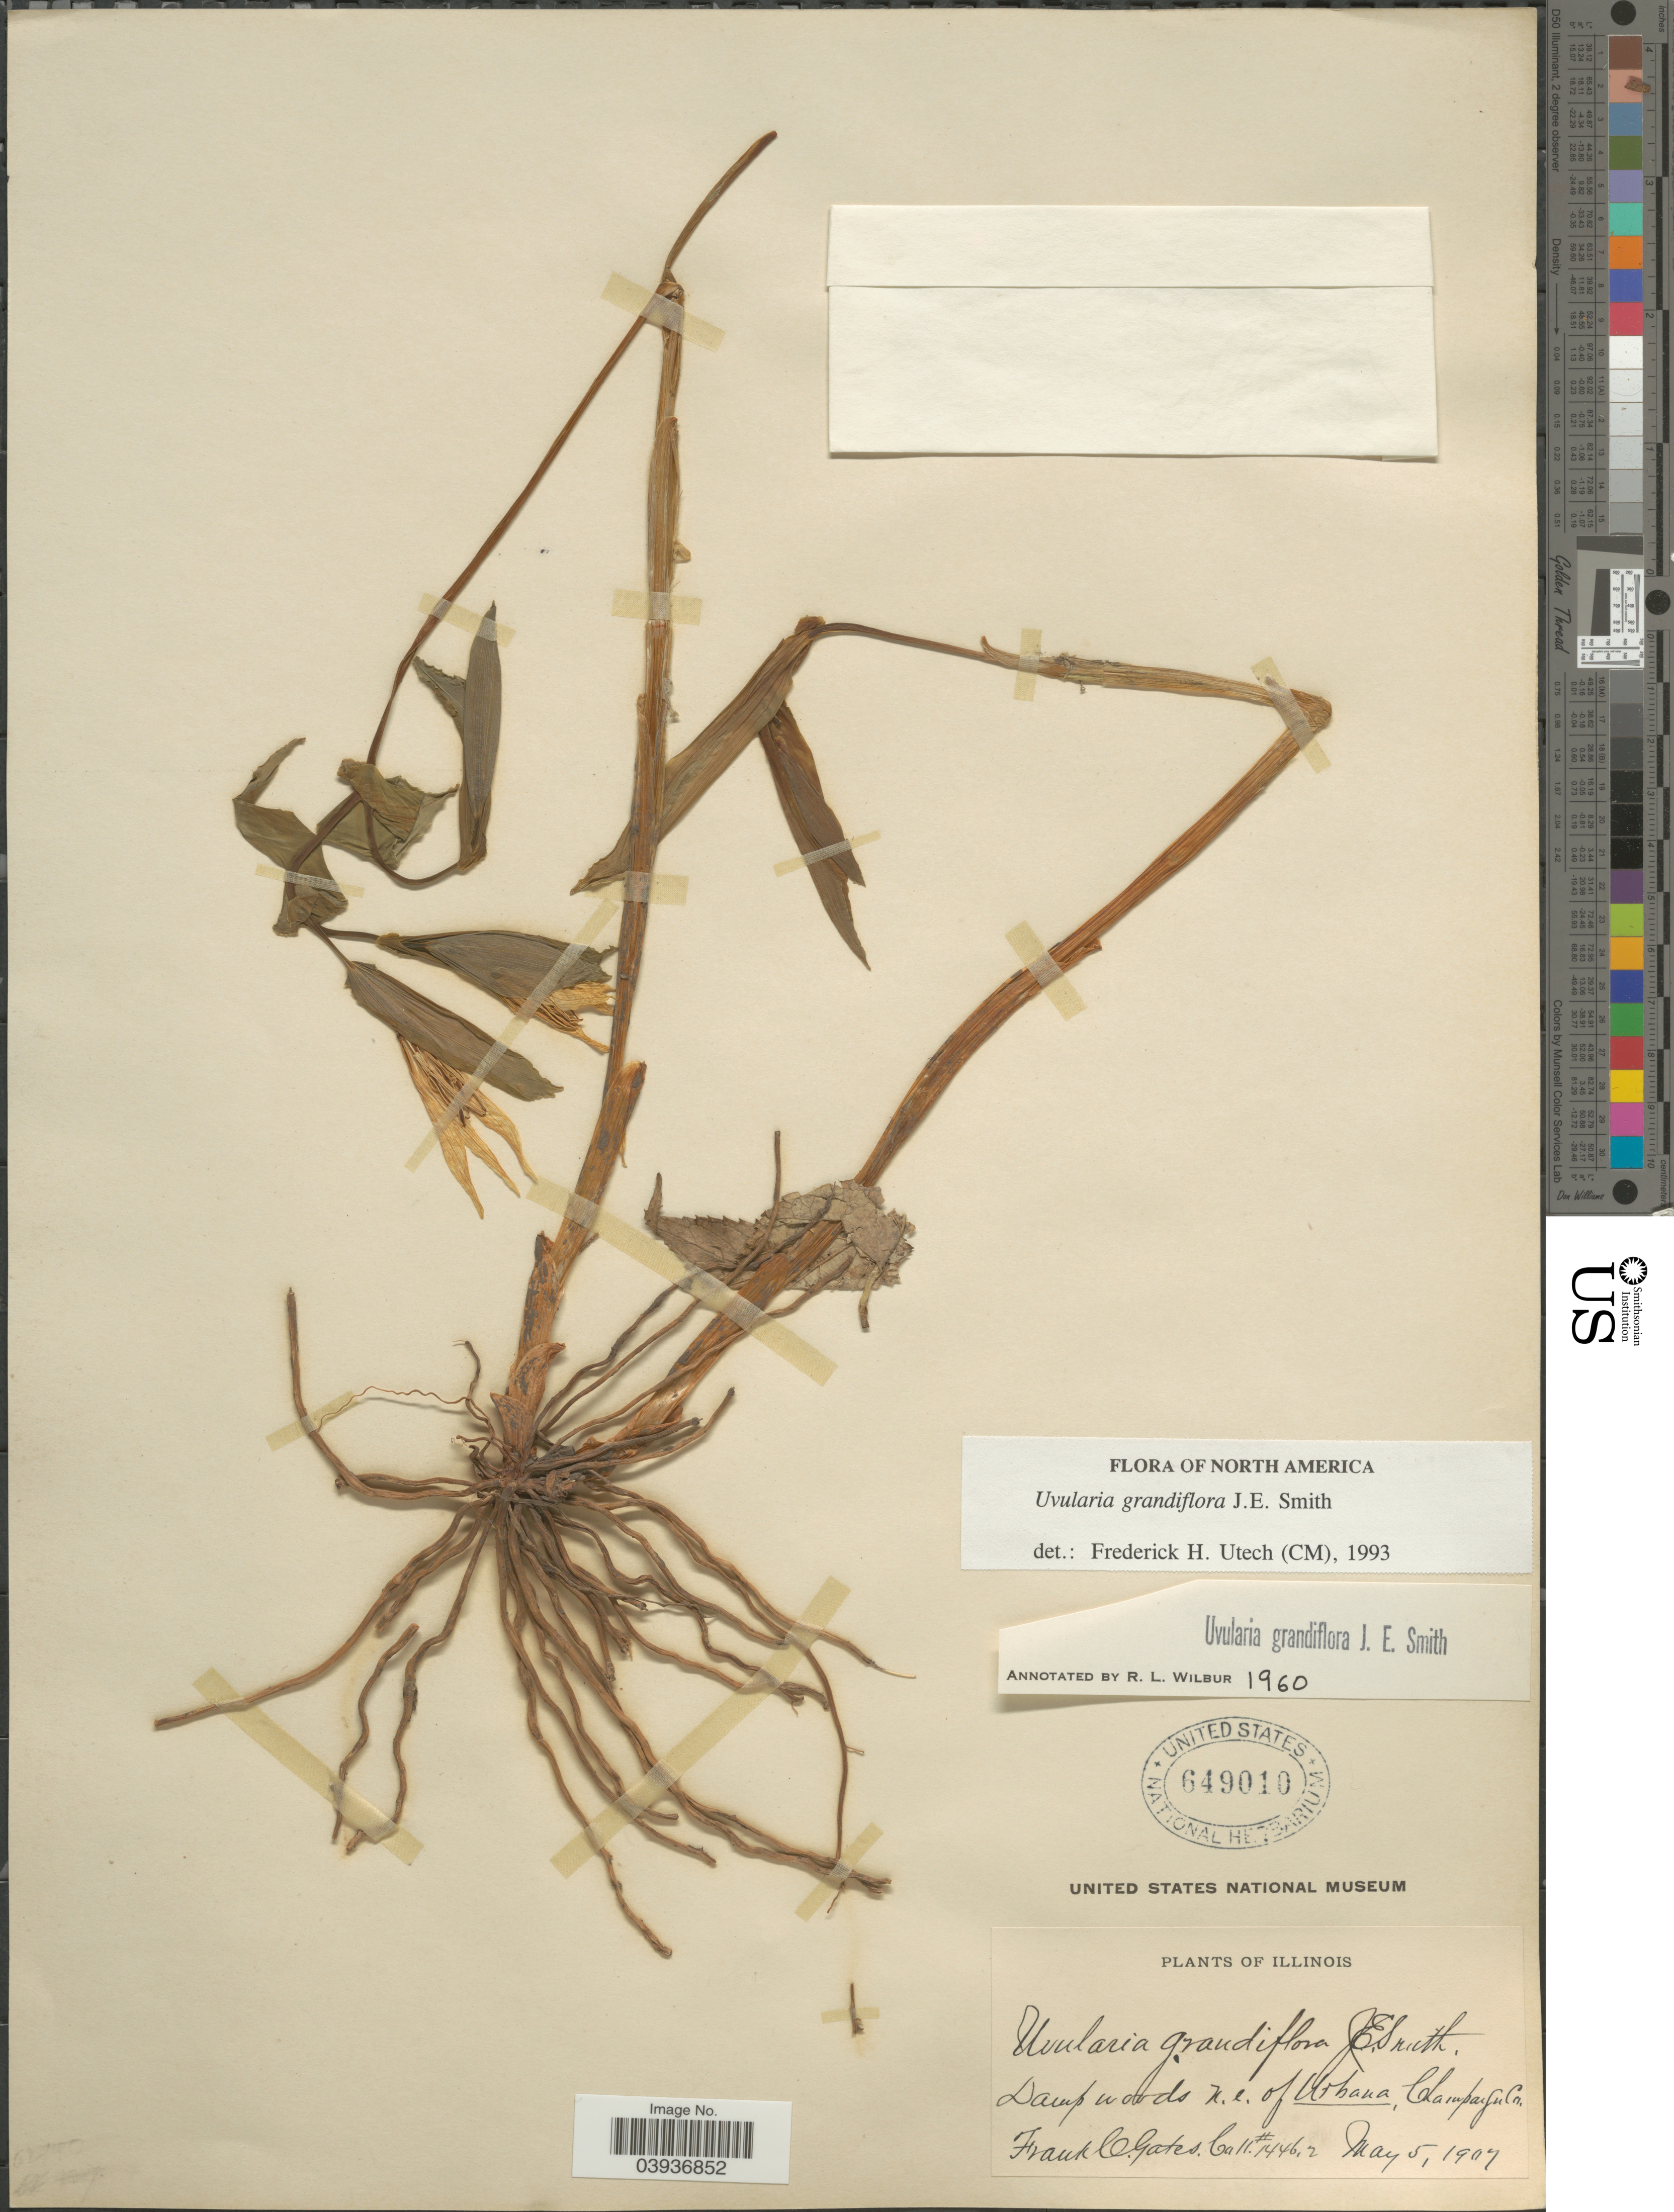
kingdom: Plantae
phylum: Tracheophyta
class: Liliopsida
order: Liliales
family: Colchicaceae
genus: Uvularia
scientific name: Uvularia grandiflora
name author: Sm.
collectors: F. C. Gates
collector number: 1446.2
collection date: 1907-05-05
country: United States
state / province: Illinois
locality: N.e. of Urbana, Champaign Co.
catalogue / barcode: US 649010